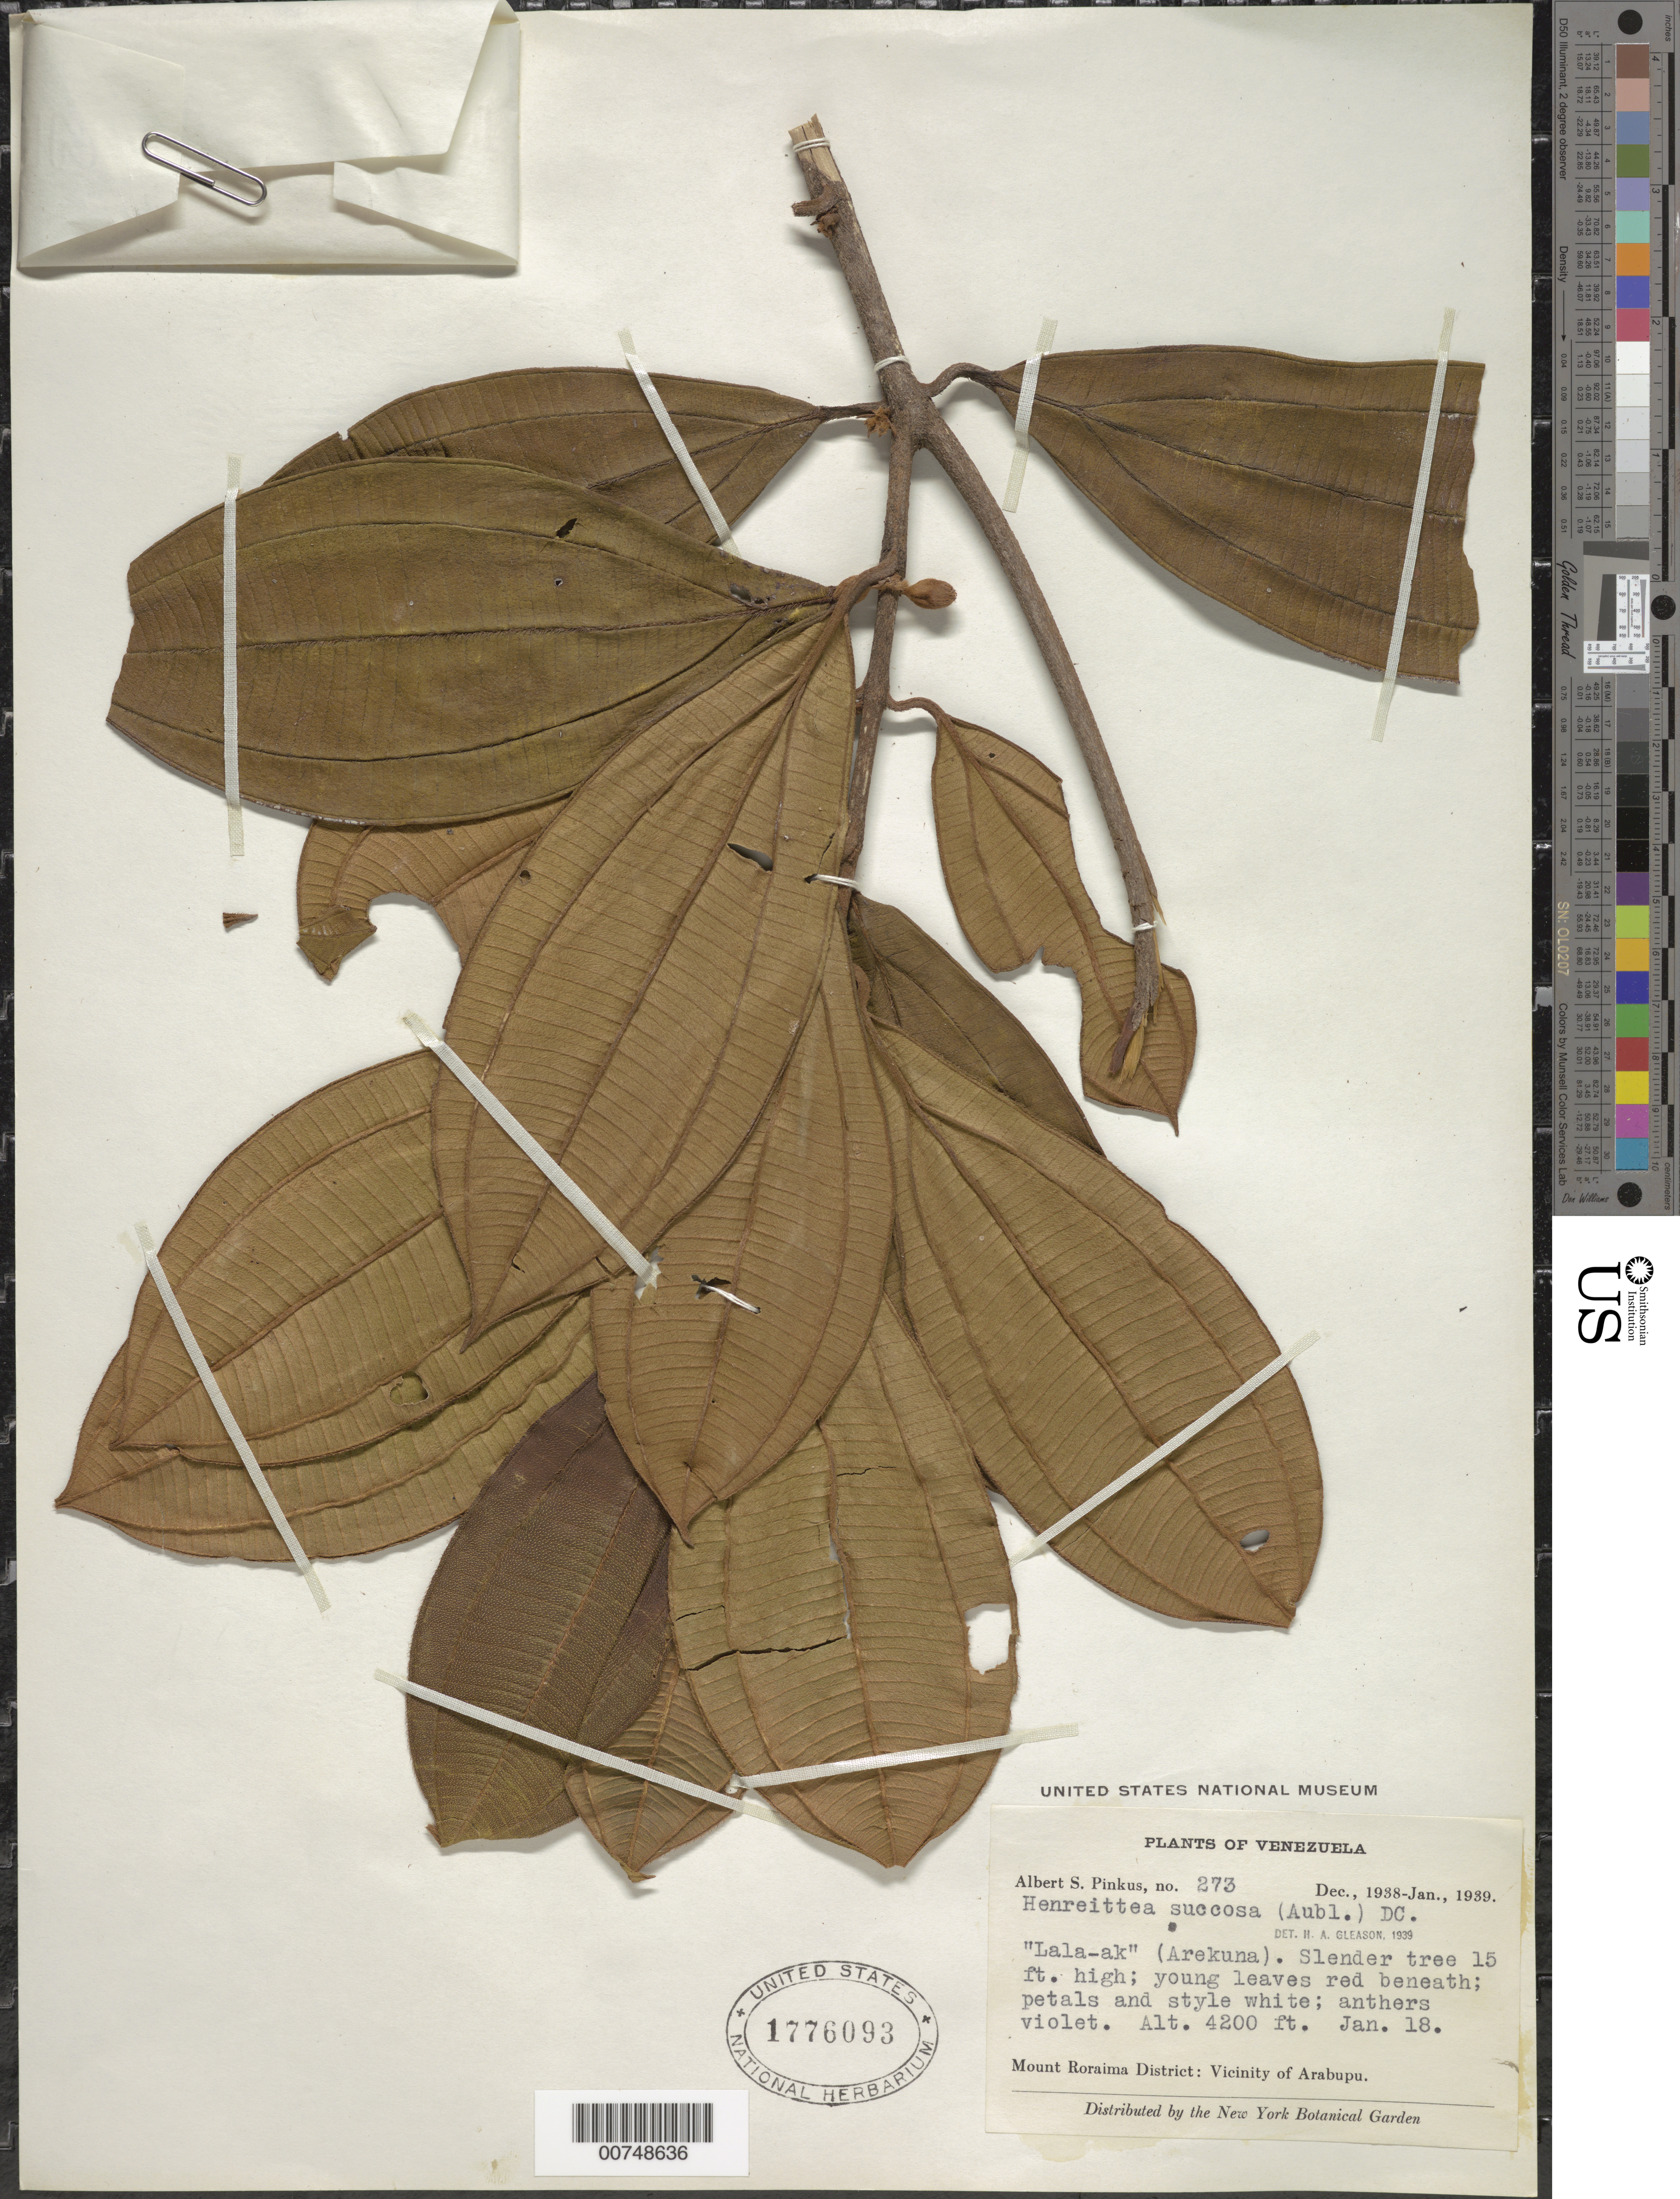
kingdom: Plantae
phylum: Tracheophyta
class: Magnoliopsida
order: Myrtales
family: Melastomataceae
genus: Henriettea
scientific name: Henriettea succosa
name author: (Aubl.) DC.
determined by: Gleason, H. A.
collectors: A. Pinkus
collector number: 273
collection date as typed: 18-Jan-39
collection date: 1939-01-18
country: Venezuela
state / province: Bolívar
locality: Mt. Roraima District; vic of Arabupu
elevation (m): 1280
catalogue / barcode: US 1776093